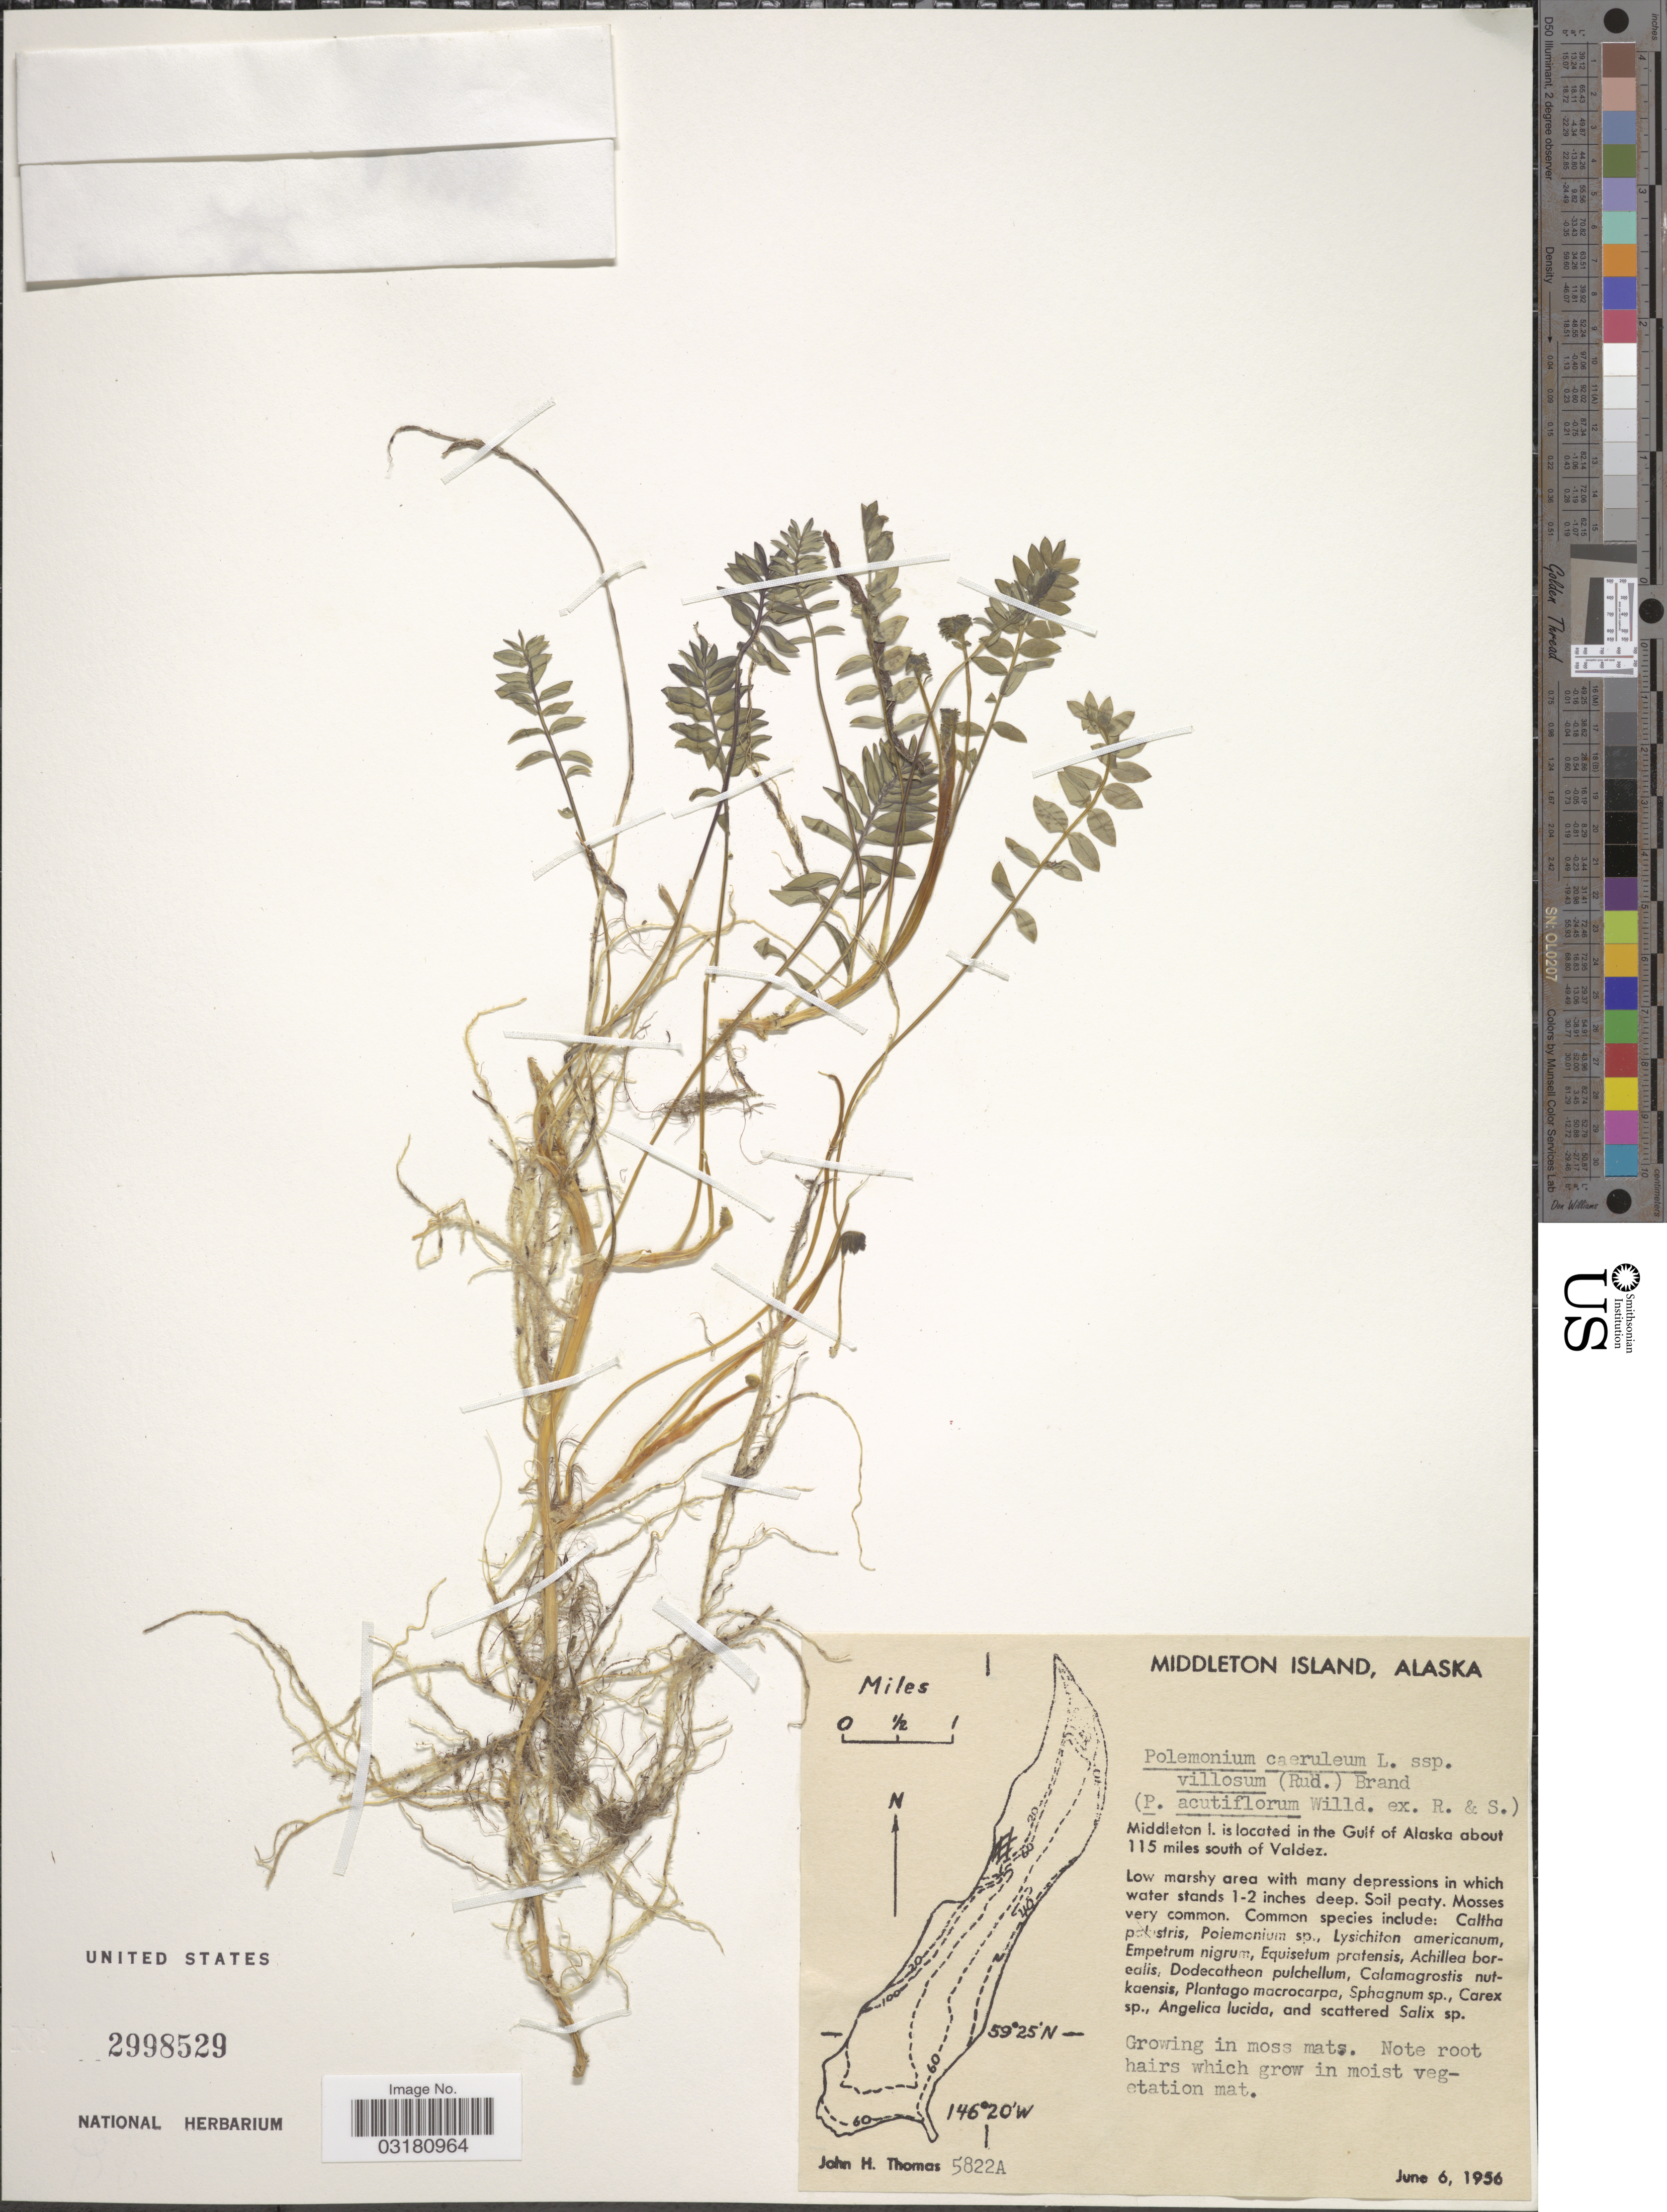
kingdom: Plantae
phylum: Tracheophyta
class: Magnoliopsida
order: Ericales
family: Polemoniaceae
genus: Polemonium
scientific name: Polemonium caeruleum var. villosum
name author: (Rudolph ex Georgi) Brand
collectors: J. H. Thomas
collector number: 5822A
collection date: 1956-06-06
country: United States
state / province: Alaska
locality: Middleton Island. Middleton I. is located in the Gulf of Alaska about 115 miles south of Valdez.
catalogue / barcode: US 2998529